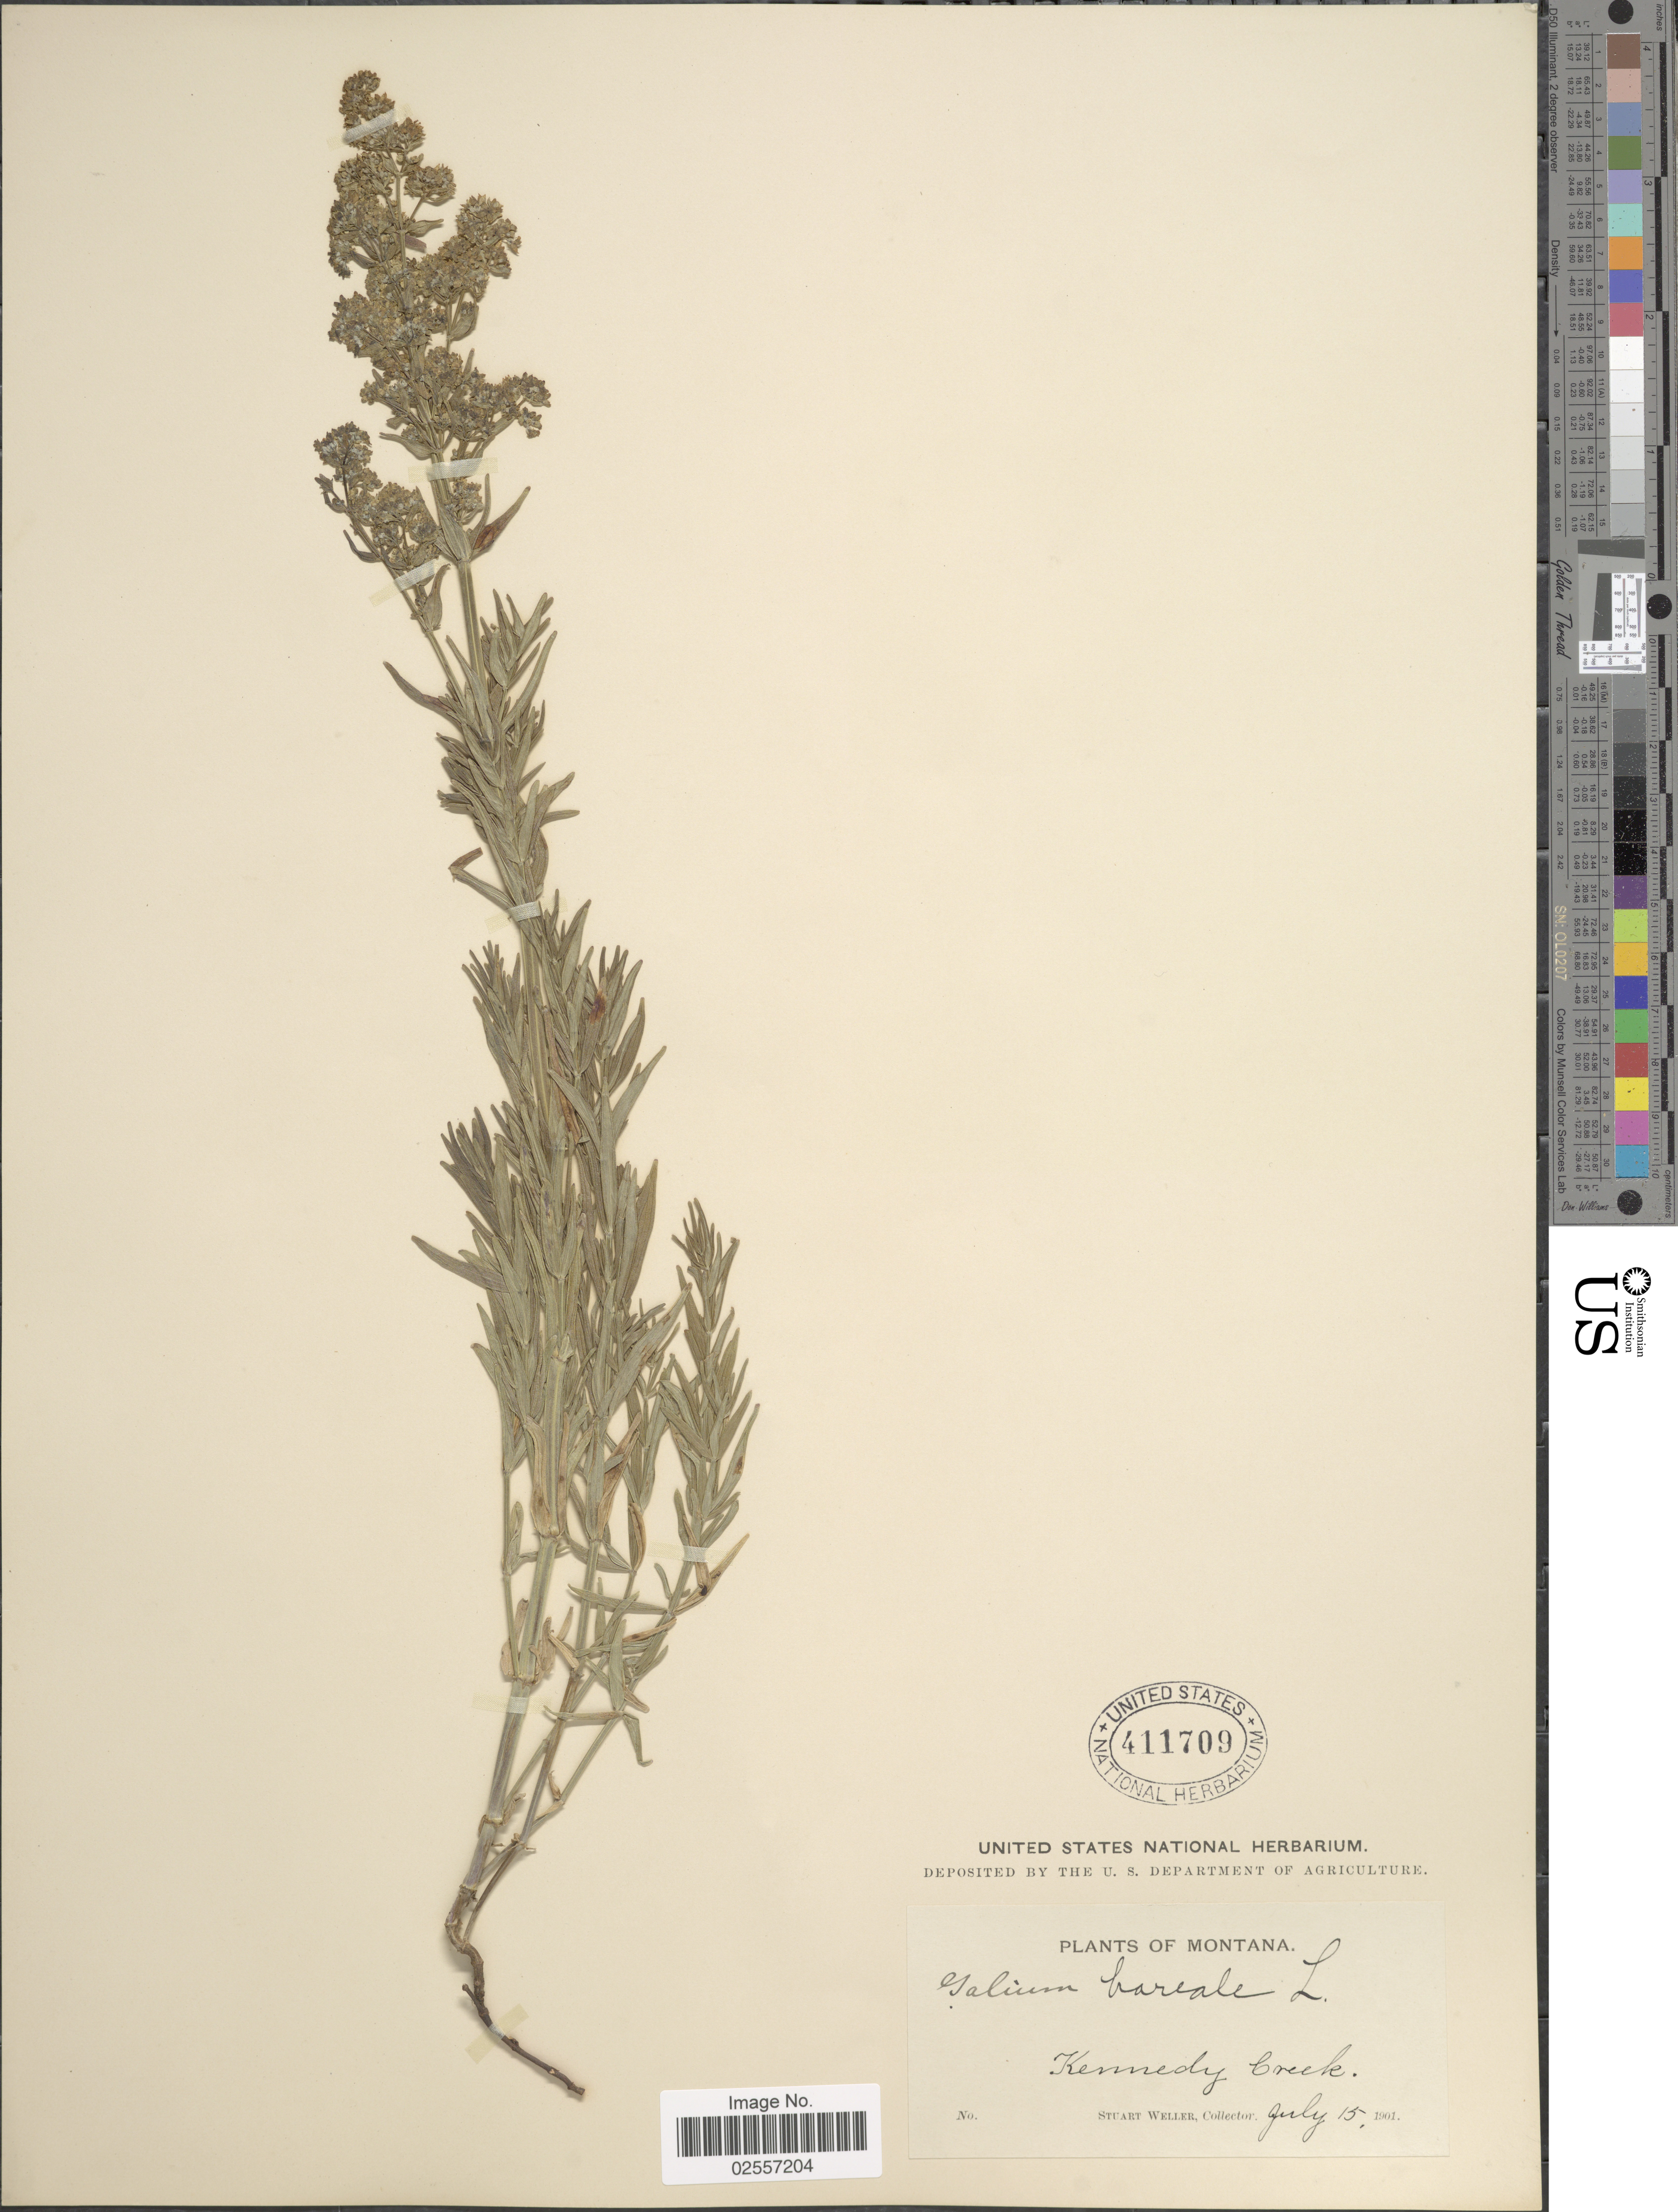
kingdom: Plantae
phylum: Tracheophyta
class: Magnoliopsida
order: Gentianales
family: Rubiaceae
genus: Galium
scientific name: Galium boreale L.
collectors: S. Weller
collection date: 1901-07-15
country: United States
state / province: Montana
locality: Kennedy Creek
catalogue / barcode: US 411709